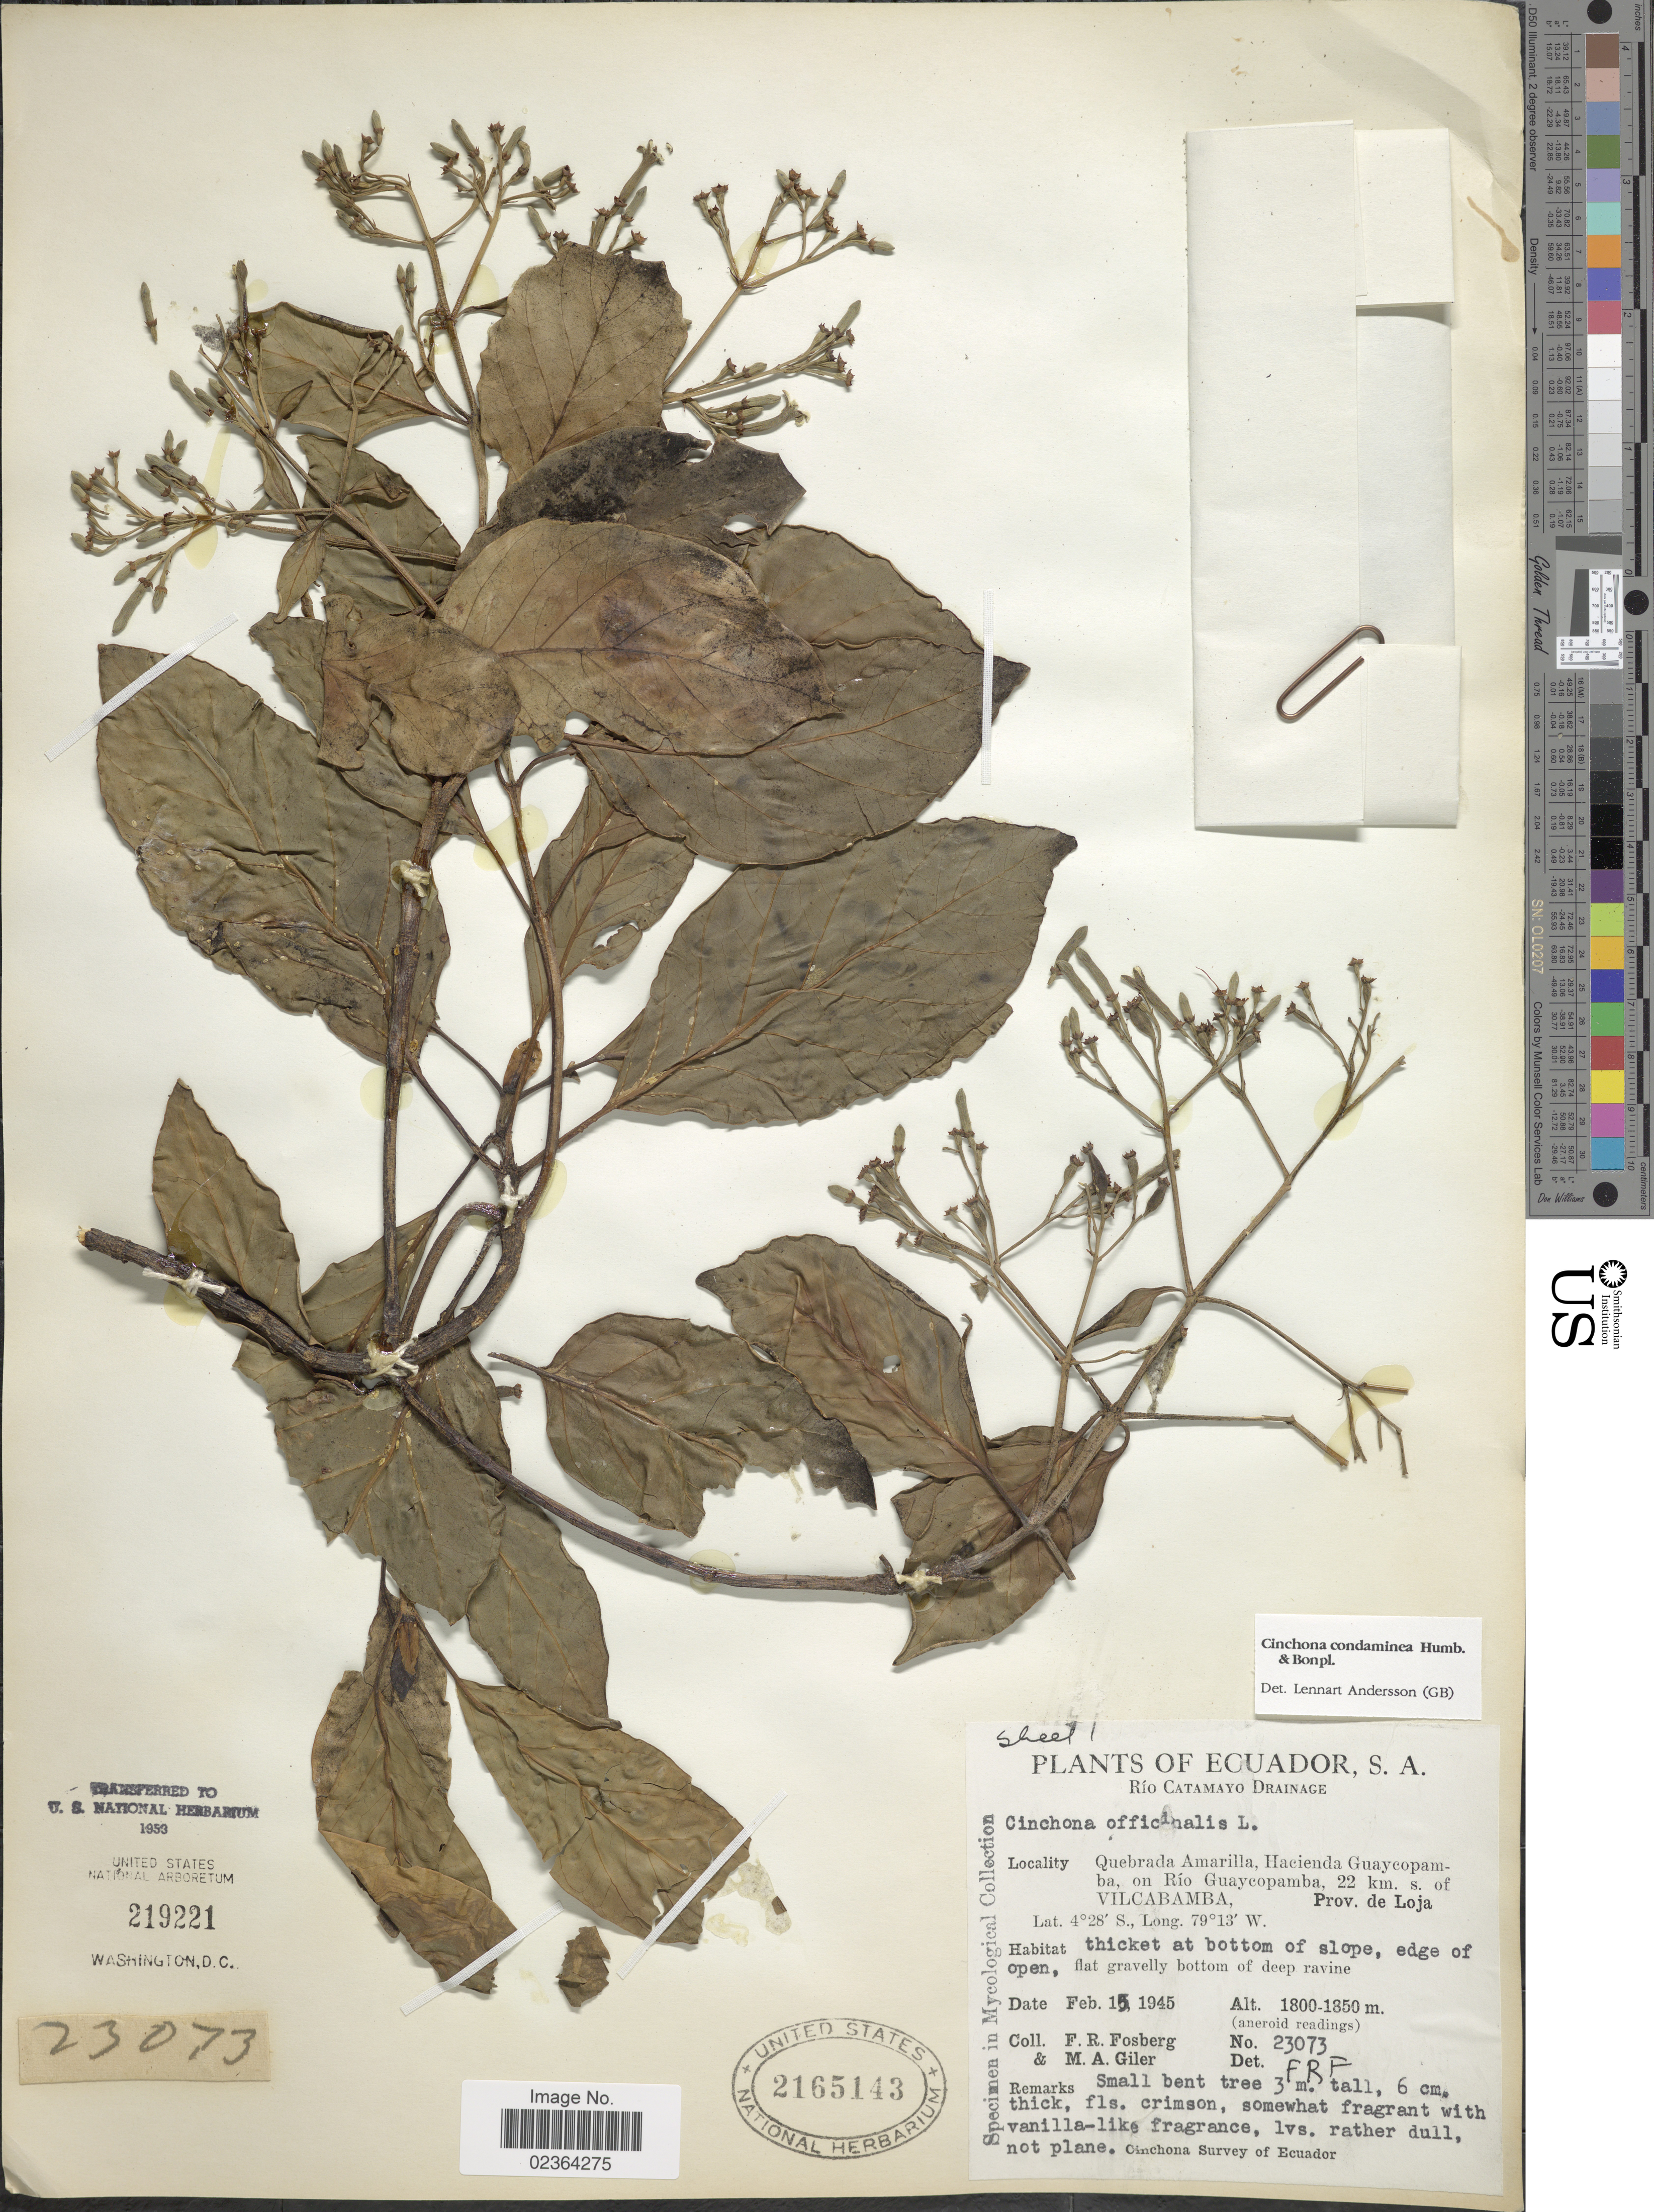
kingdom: Plantae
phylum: Tracheophyta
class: Magnoliopsida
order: Gentianales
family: Rubiaceae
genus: Cinchona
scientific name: Cinchona condaminea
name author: Humb. & Bonpl.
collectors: F. R. Fosberg & M. Giler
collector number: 23073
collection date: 1945-02-15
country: Ecuador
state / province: Loja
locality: Rio Catamayo Drainage, Quebrada Amarilla, Hacienda Guaycopamba, on Rio Guaycopamba, 22 km. s. of Vilcabamba, Prov.de Loja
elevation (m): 1800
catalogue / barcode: US 219221